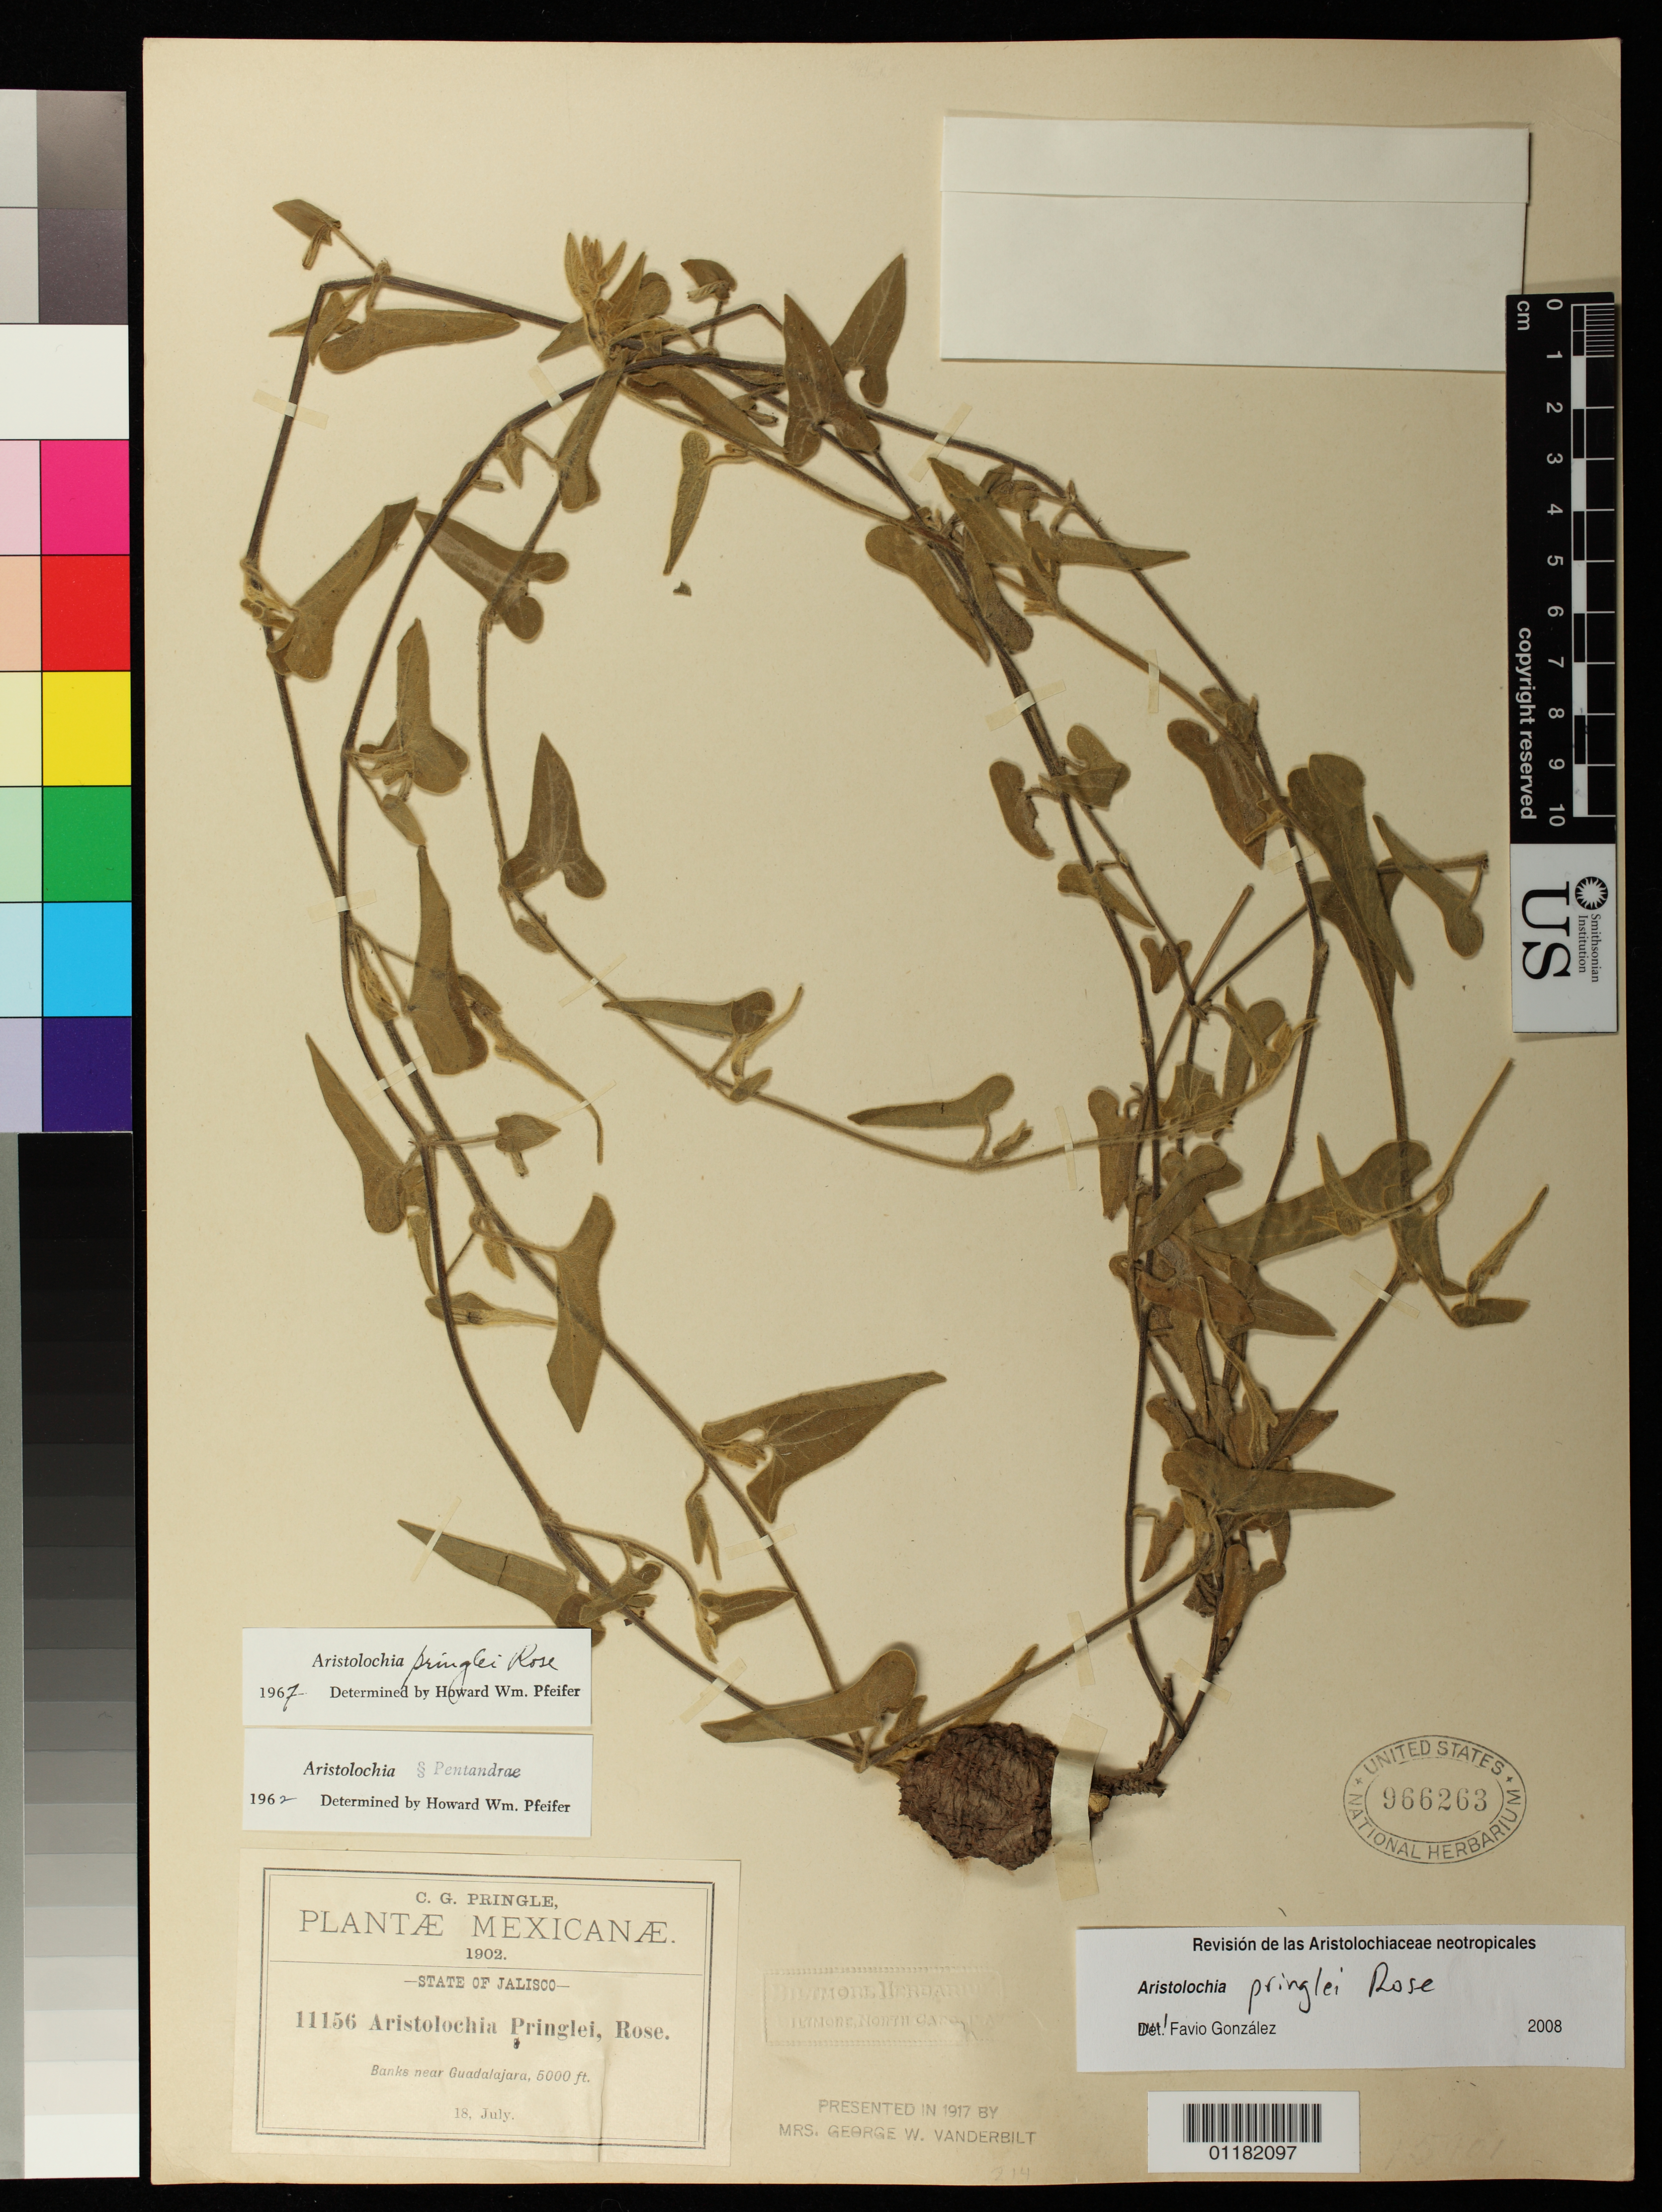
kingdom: Plantae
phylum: Tracheophyta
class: Magnoliopsida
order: Piperales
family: Aristolochiaceae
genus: Aristolochia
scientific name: Aristolochia pringlei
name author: Rose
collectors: C. G. Pringle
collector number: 11156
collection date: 1902-07-18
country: Mexico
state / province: Jalisco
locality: Banks near Guadalajara State of Jalisco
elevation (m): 1524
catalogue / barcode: US 966263